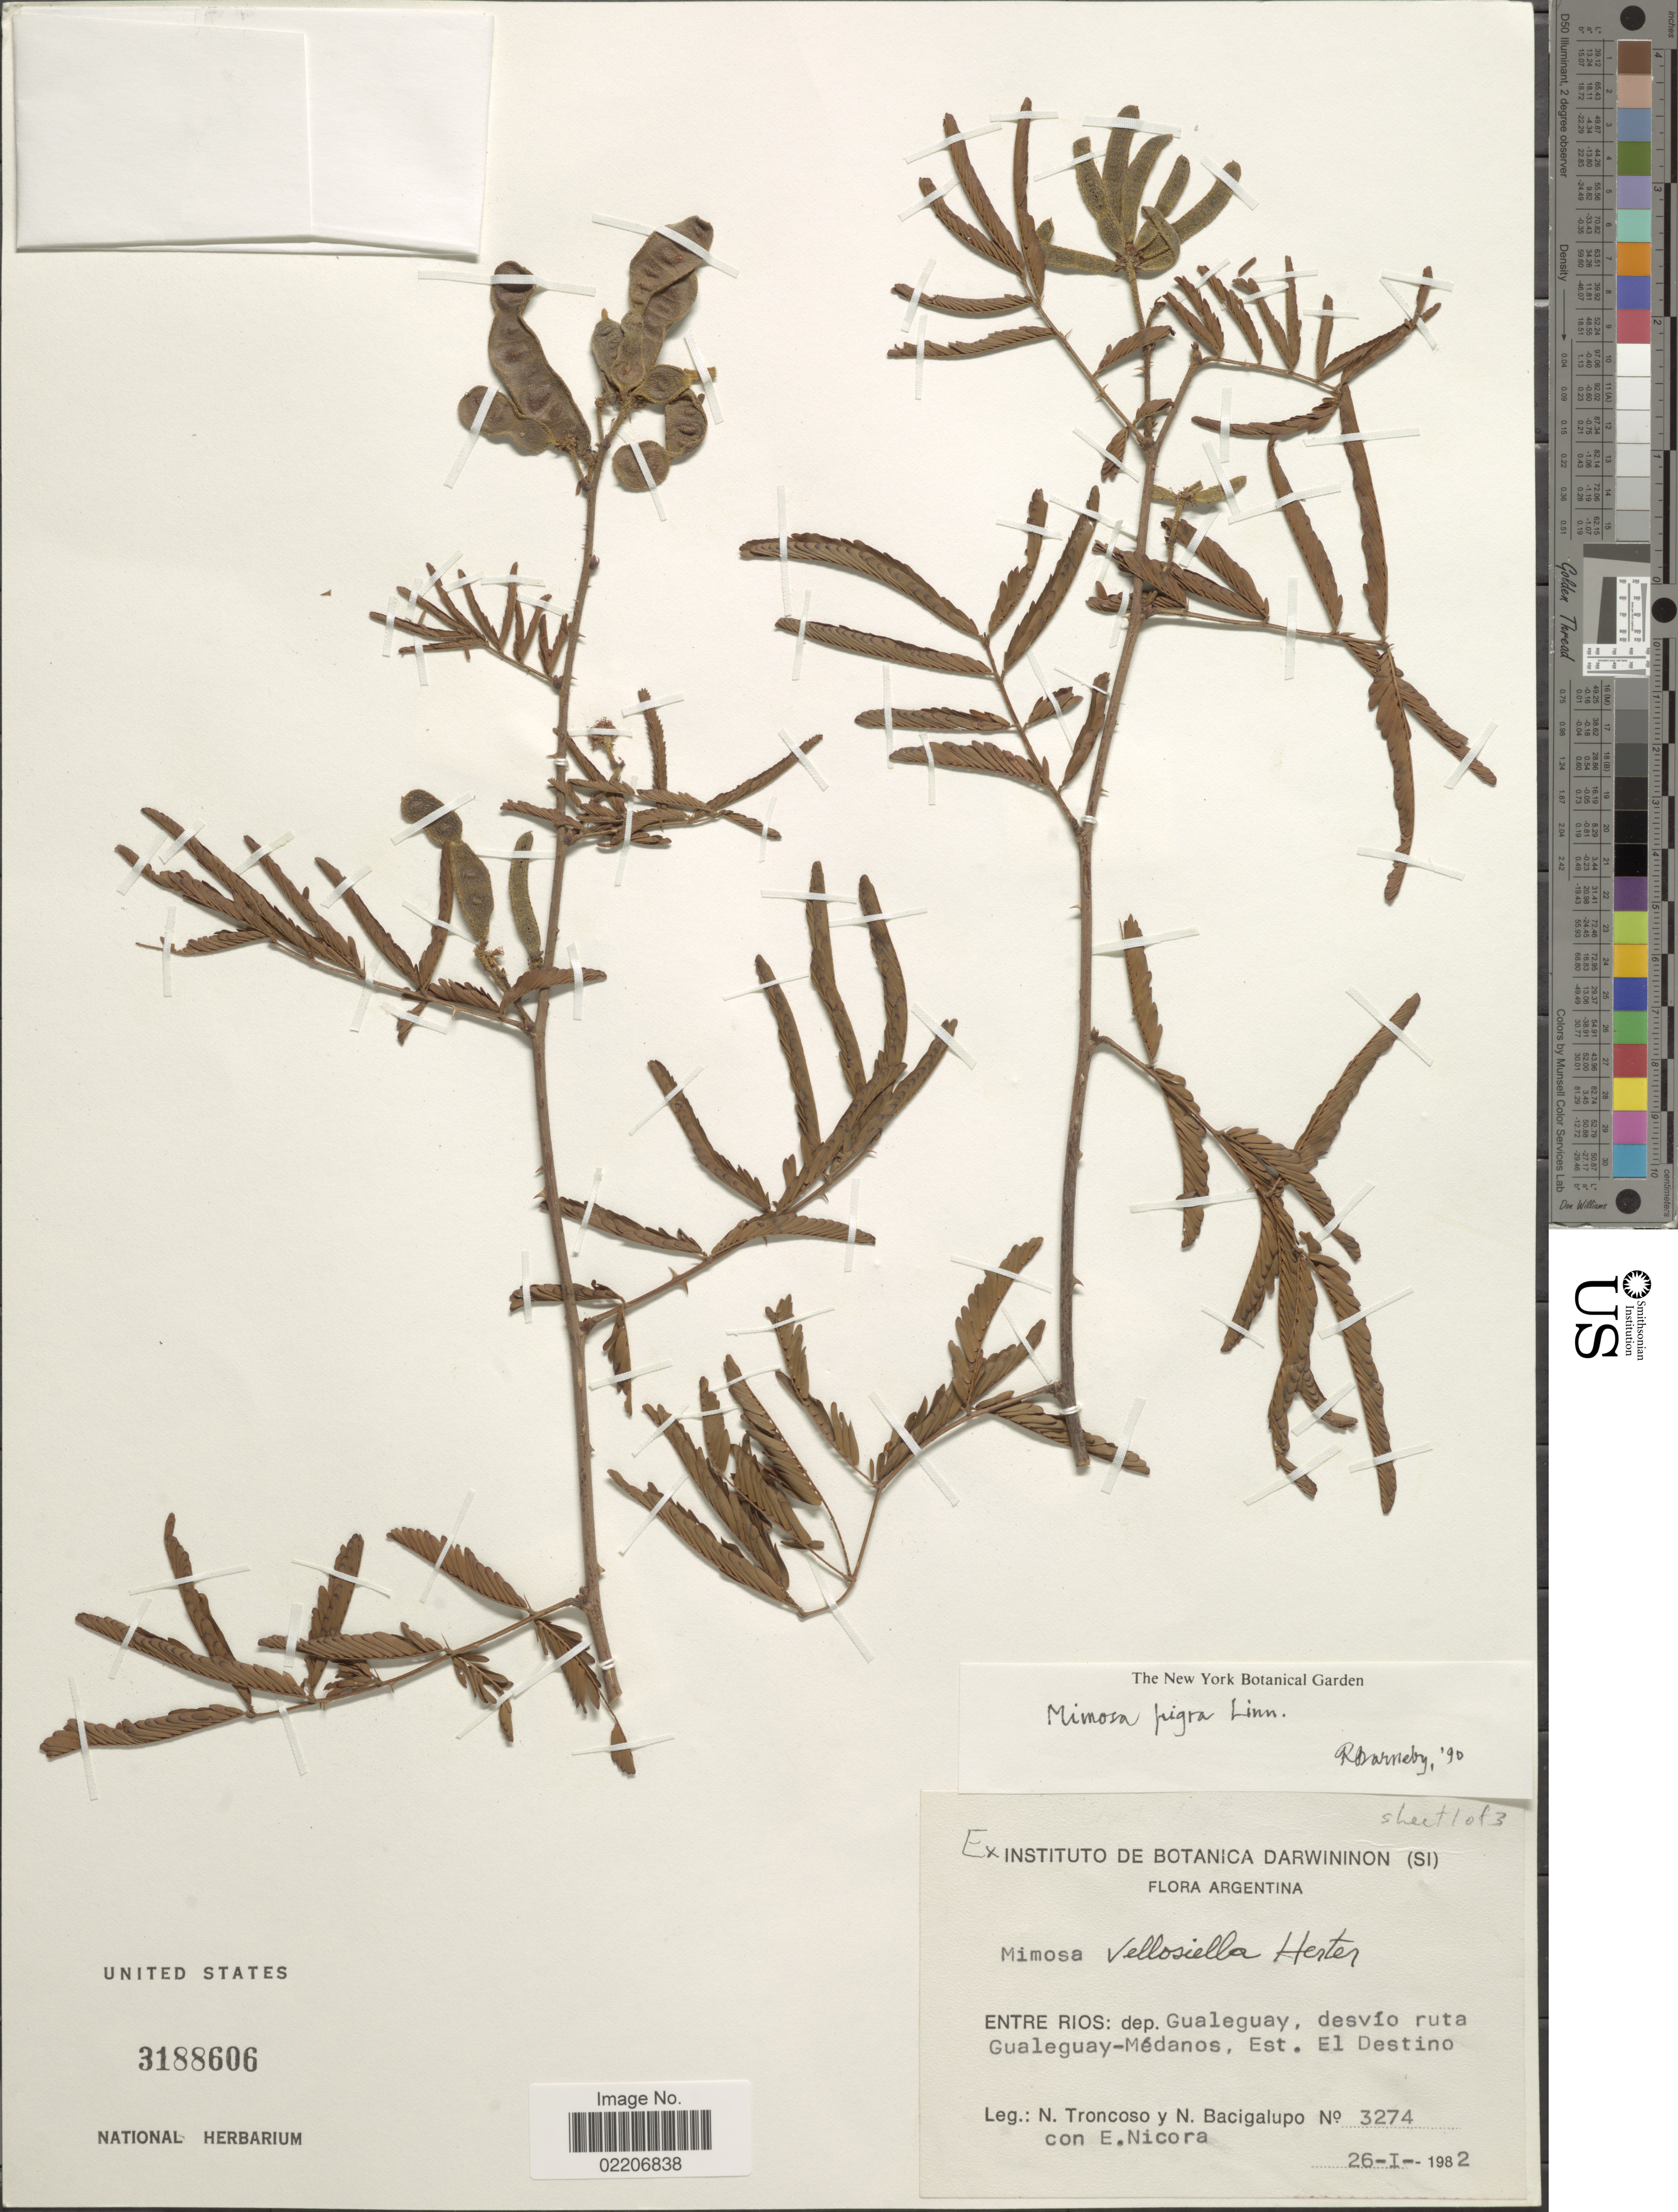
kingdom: Plantae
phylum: Tracheophyta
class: Magnoliopsida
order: Fabales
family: Fabaceae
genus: Mimosa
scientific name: Mimosa pigra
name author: L.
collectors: N. Troncoso, N. M. Bacigalupo & E. Nicora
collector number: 3274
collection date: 1982-01-26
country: Argentina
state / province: Entre Rios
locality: Dep. Gualeguay, desvio ruta Gualeguay-Medanos, Est. El Destino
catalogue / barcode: US 3188606